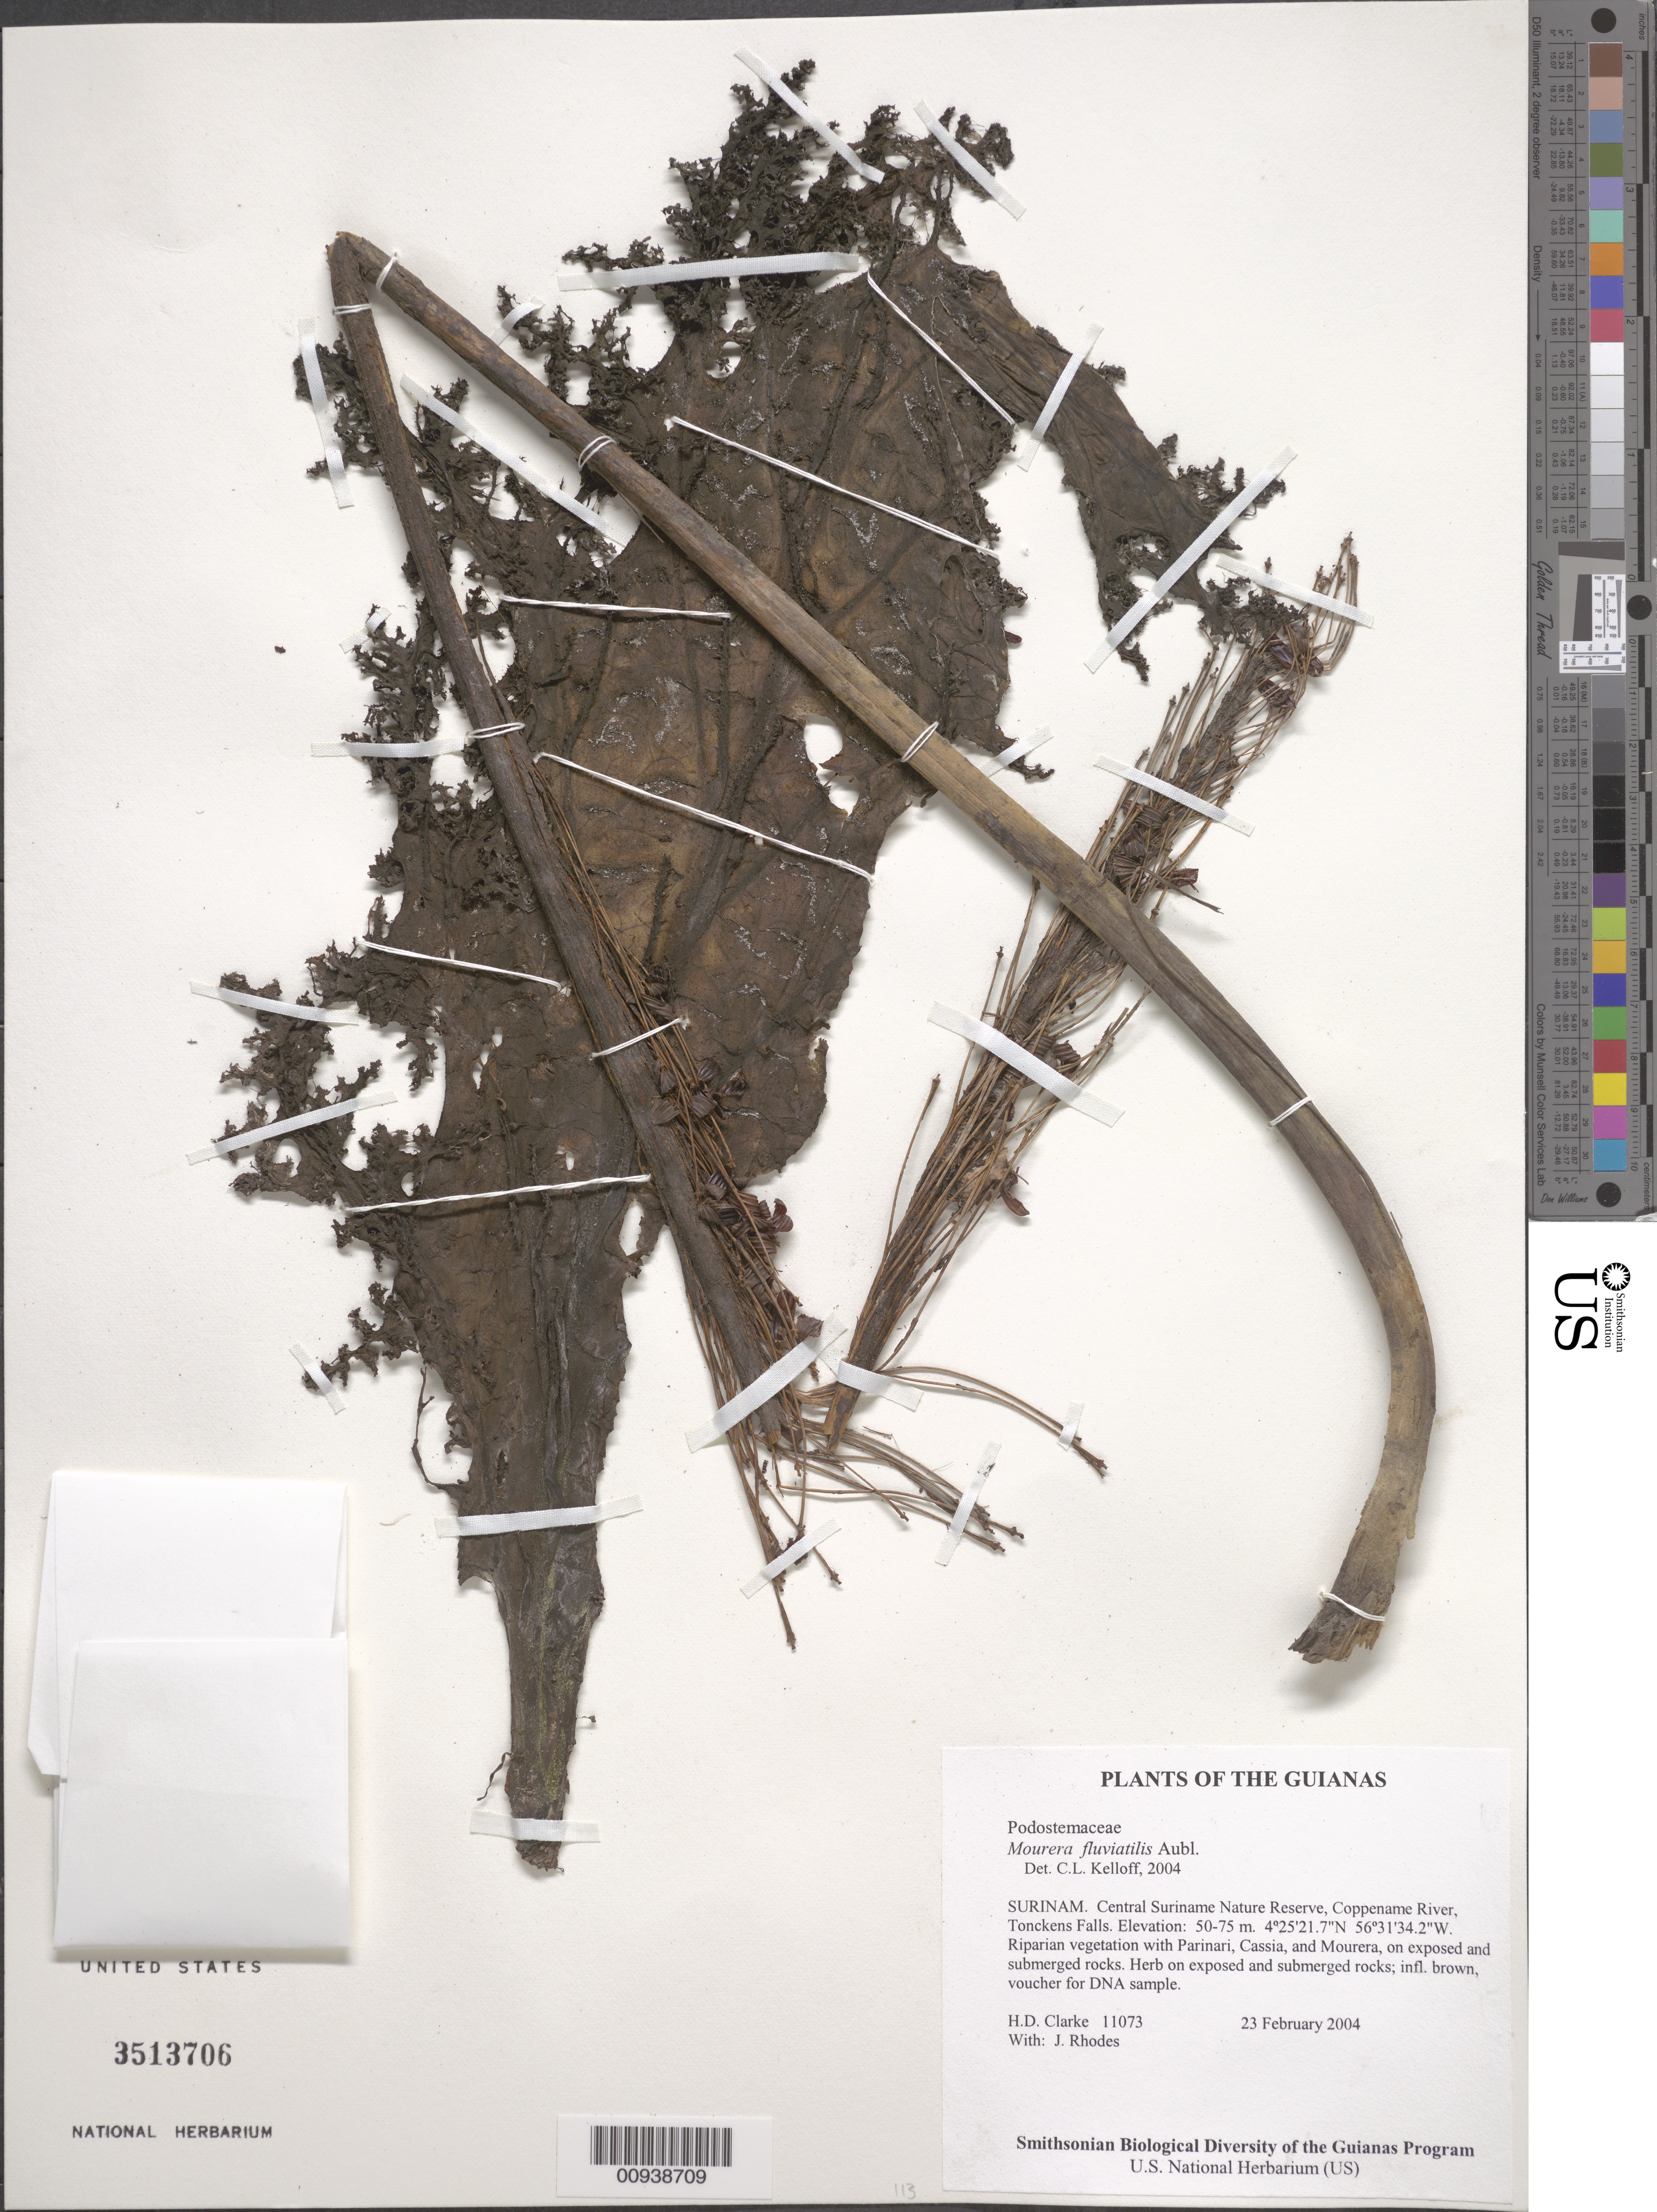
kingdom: Plantae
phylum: Tracheophyta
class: Magnoliopsida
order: Malpighiales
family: Podostemaceae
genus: Mourera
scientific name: Mourera fluviatilis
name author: Aubl.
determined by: Kelloff, Carol L., (US), Smithsonian Institution - National Museum of Natural History (UNITED STATES)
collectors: H. D. Clarke & J. Rhodes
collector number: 11073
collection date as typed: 23 February 2004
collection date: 2004-02-23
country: Suriname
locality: Central Suriname Nature Reserve, Coppename River, Tonckens Falls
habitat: Riparian vegetation with Parinari, Cassia, and Mourera, on exposed and submerged rocks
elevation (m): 50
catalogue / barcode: US 3513706